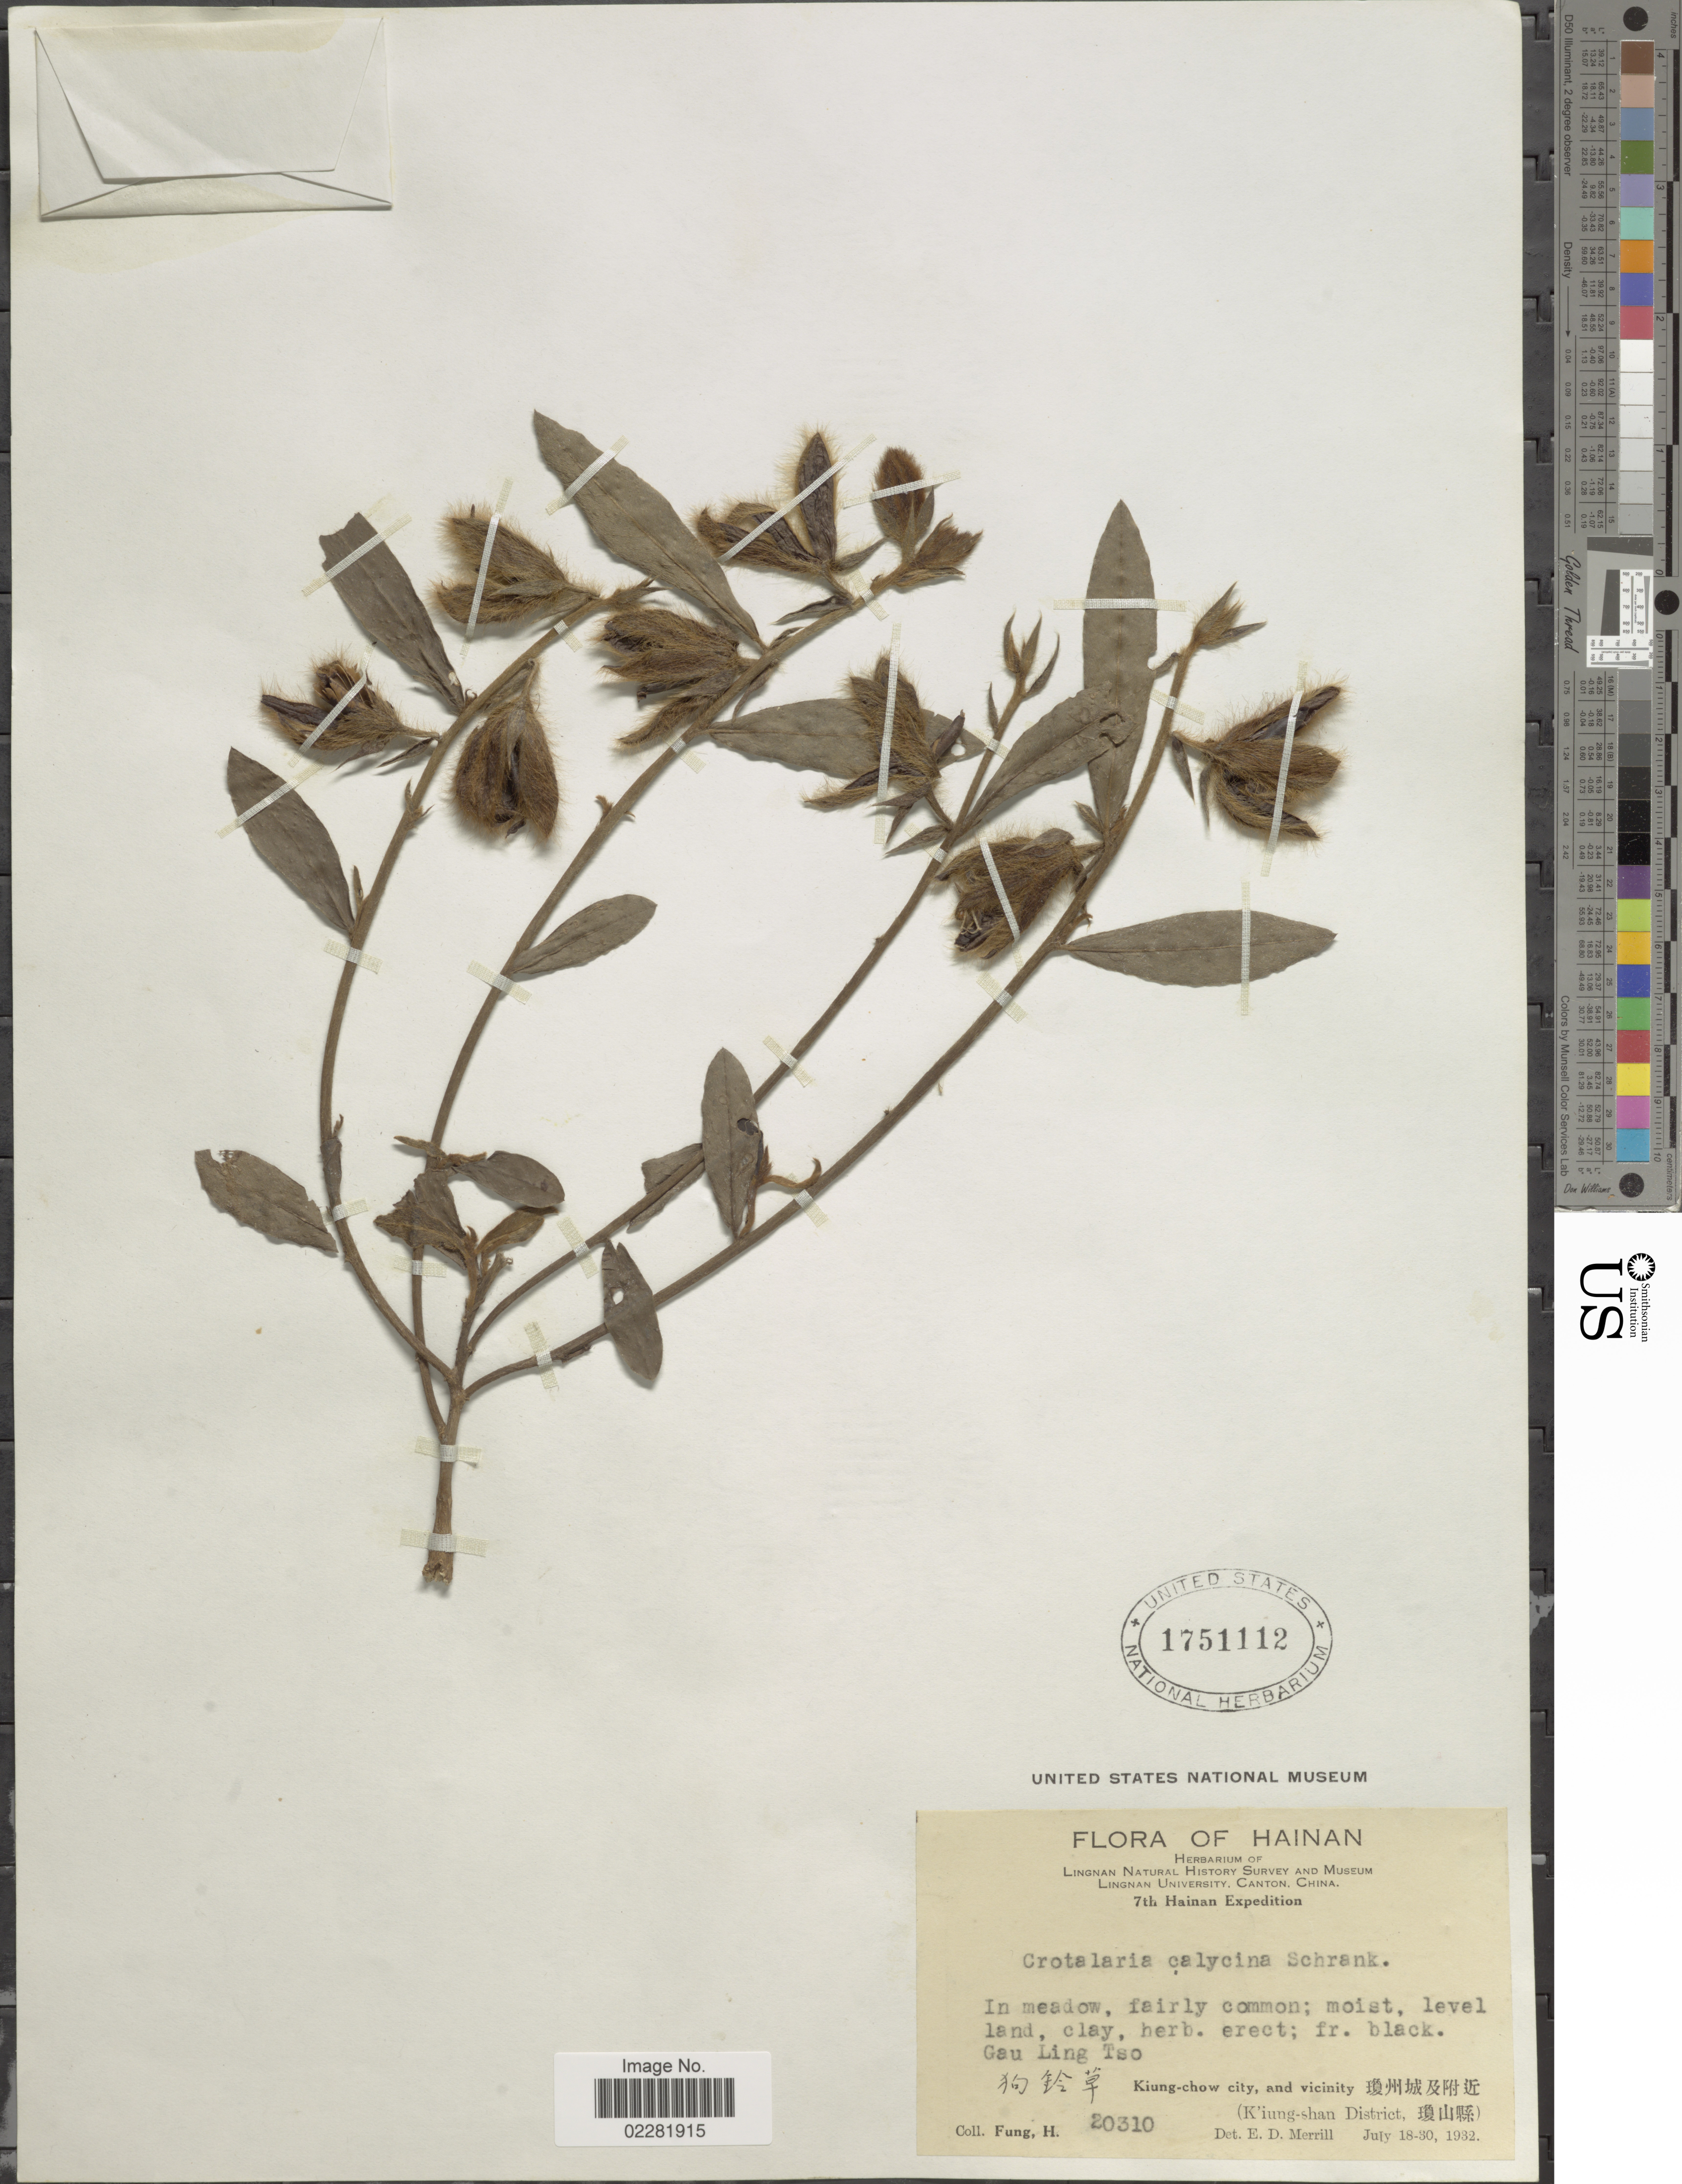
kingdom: Plantae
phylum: Tracheophyta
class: Magnoliopsida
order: Fabales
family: Fabaceae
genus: Crotalaria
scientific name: Crotalaria calycina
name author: Schrank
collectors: H. Fung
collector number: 20310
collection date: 1932-07-18/1932-07-30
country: China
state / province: Hainan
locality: Kiung-chow city and vicinity, K'iung-shan District Gau Ling Tso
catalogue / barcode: US 1751112